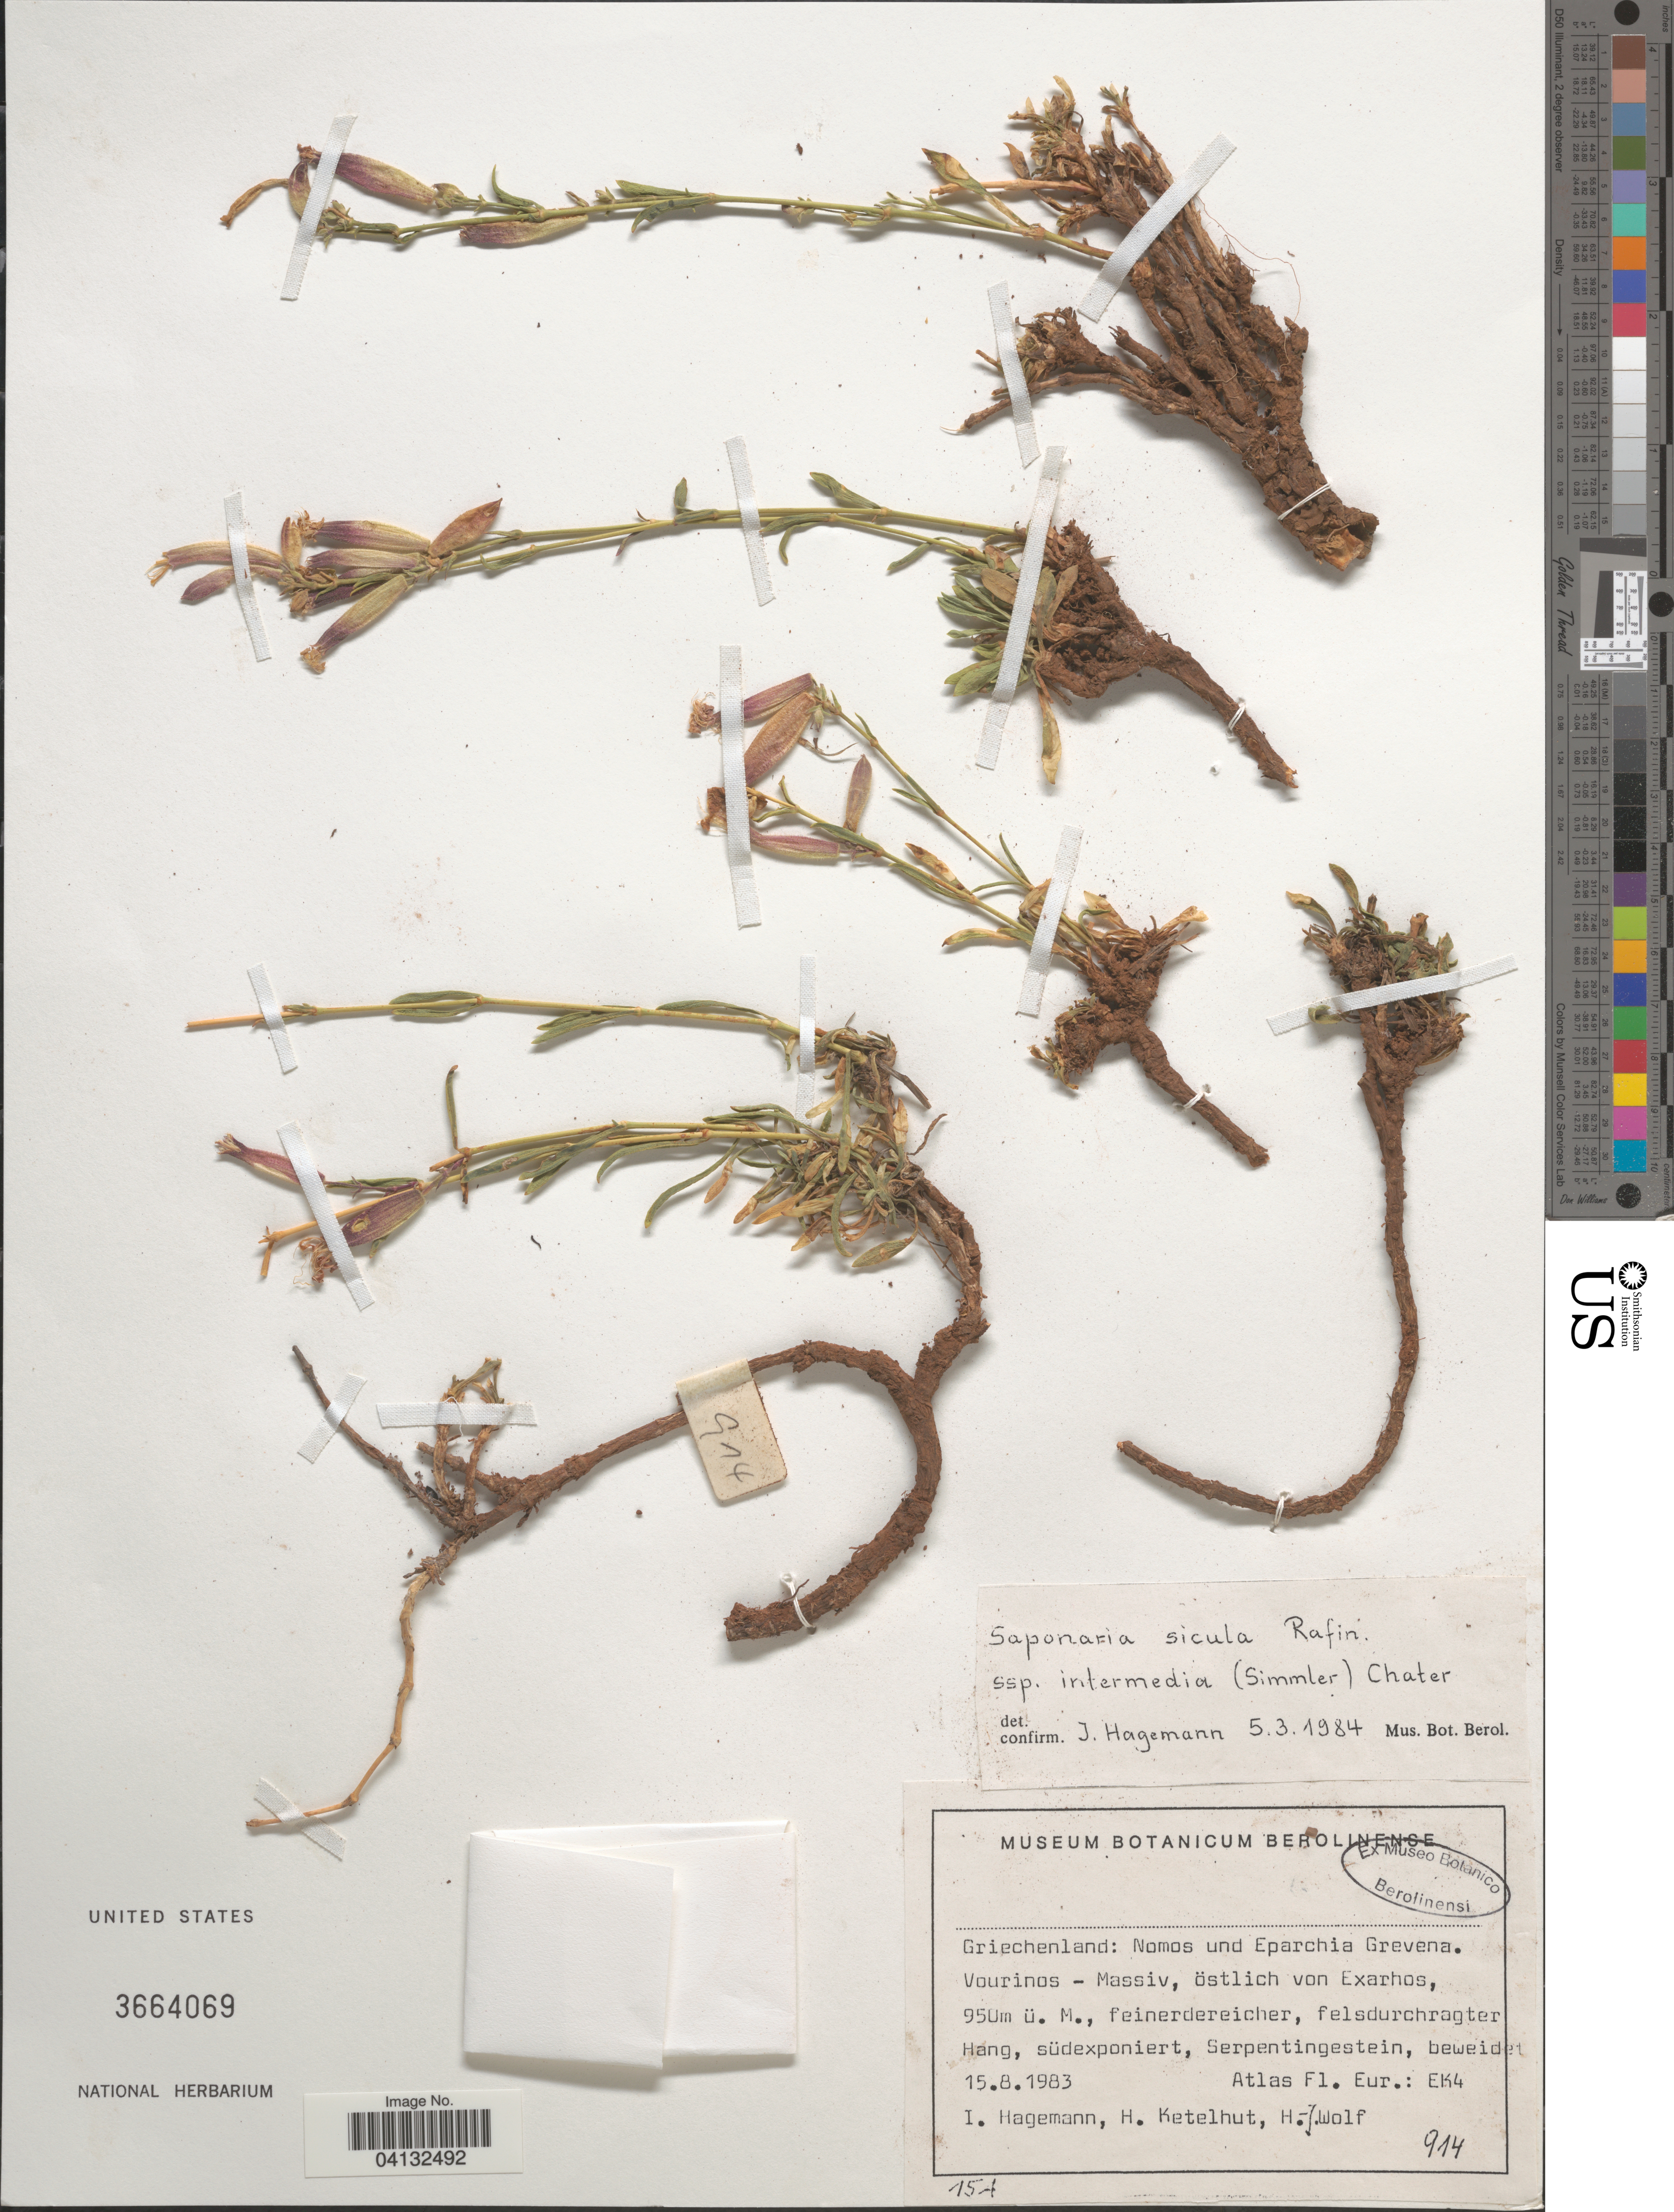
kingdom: Plantae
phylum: Tracheophyta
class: Magnoliopsida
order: Caryophyllales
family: Caryophyllaceae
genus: Saponaria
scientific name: Saponaria sicula subsp. intermedia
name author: (Simmler) Chater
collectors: I. Hagemann, H. Ketelhut & H. Wolf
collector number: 914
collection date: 1983-08-15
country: Greece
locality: Griechenland: Nomos und Eparchia Grevena. Vourinos - Massiv, östlich von Exarhos, feinerdereicher, felsdurchragter Hang, südexponiert, Serpentingestein, beweidet.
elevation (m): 950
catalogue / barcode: US 3664069